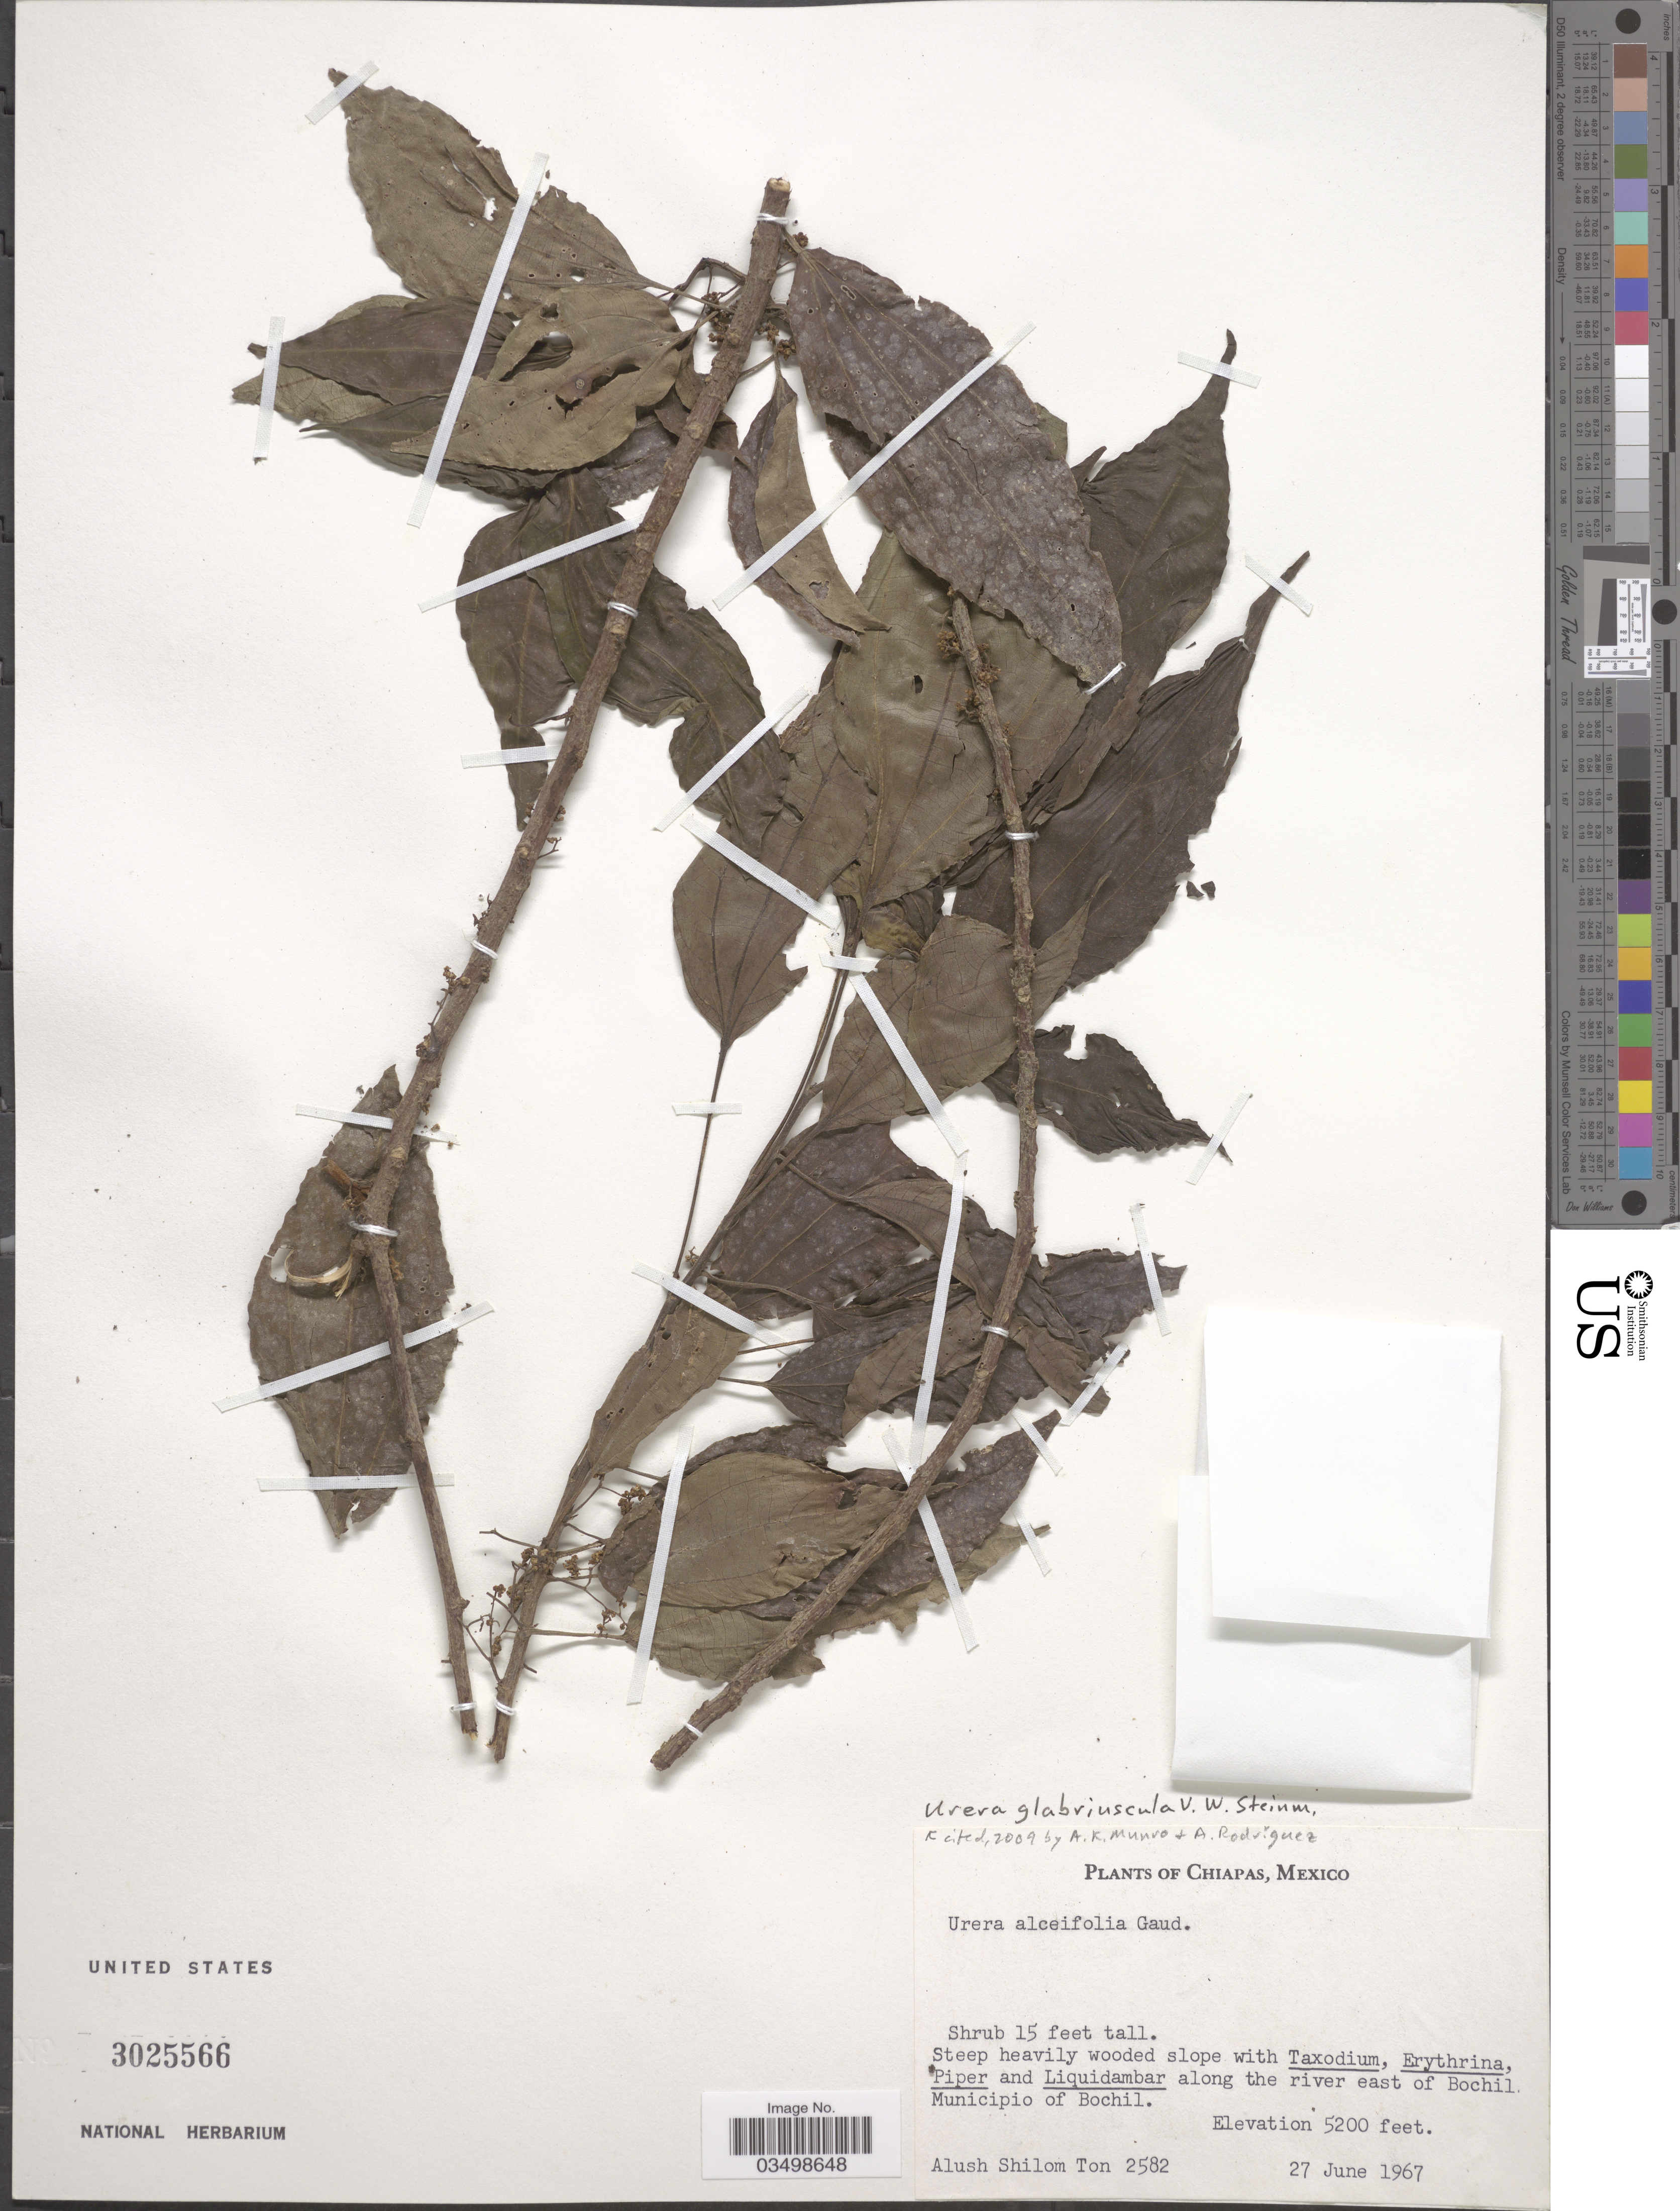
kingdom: Plantae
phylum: Tracheophyta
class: Magnoliopsida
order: Rosales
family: Urticaceae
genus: Urera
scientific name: Urera glabriuscula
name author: V.W. Steinm.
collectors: A. S. Ton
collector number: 2582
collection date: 1967-06-27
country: Mexico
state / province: Chiapas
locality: Along the river east of Bochil. Municipio of Bochil.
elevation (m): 1585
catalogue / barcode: US 3025566